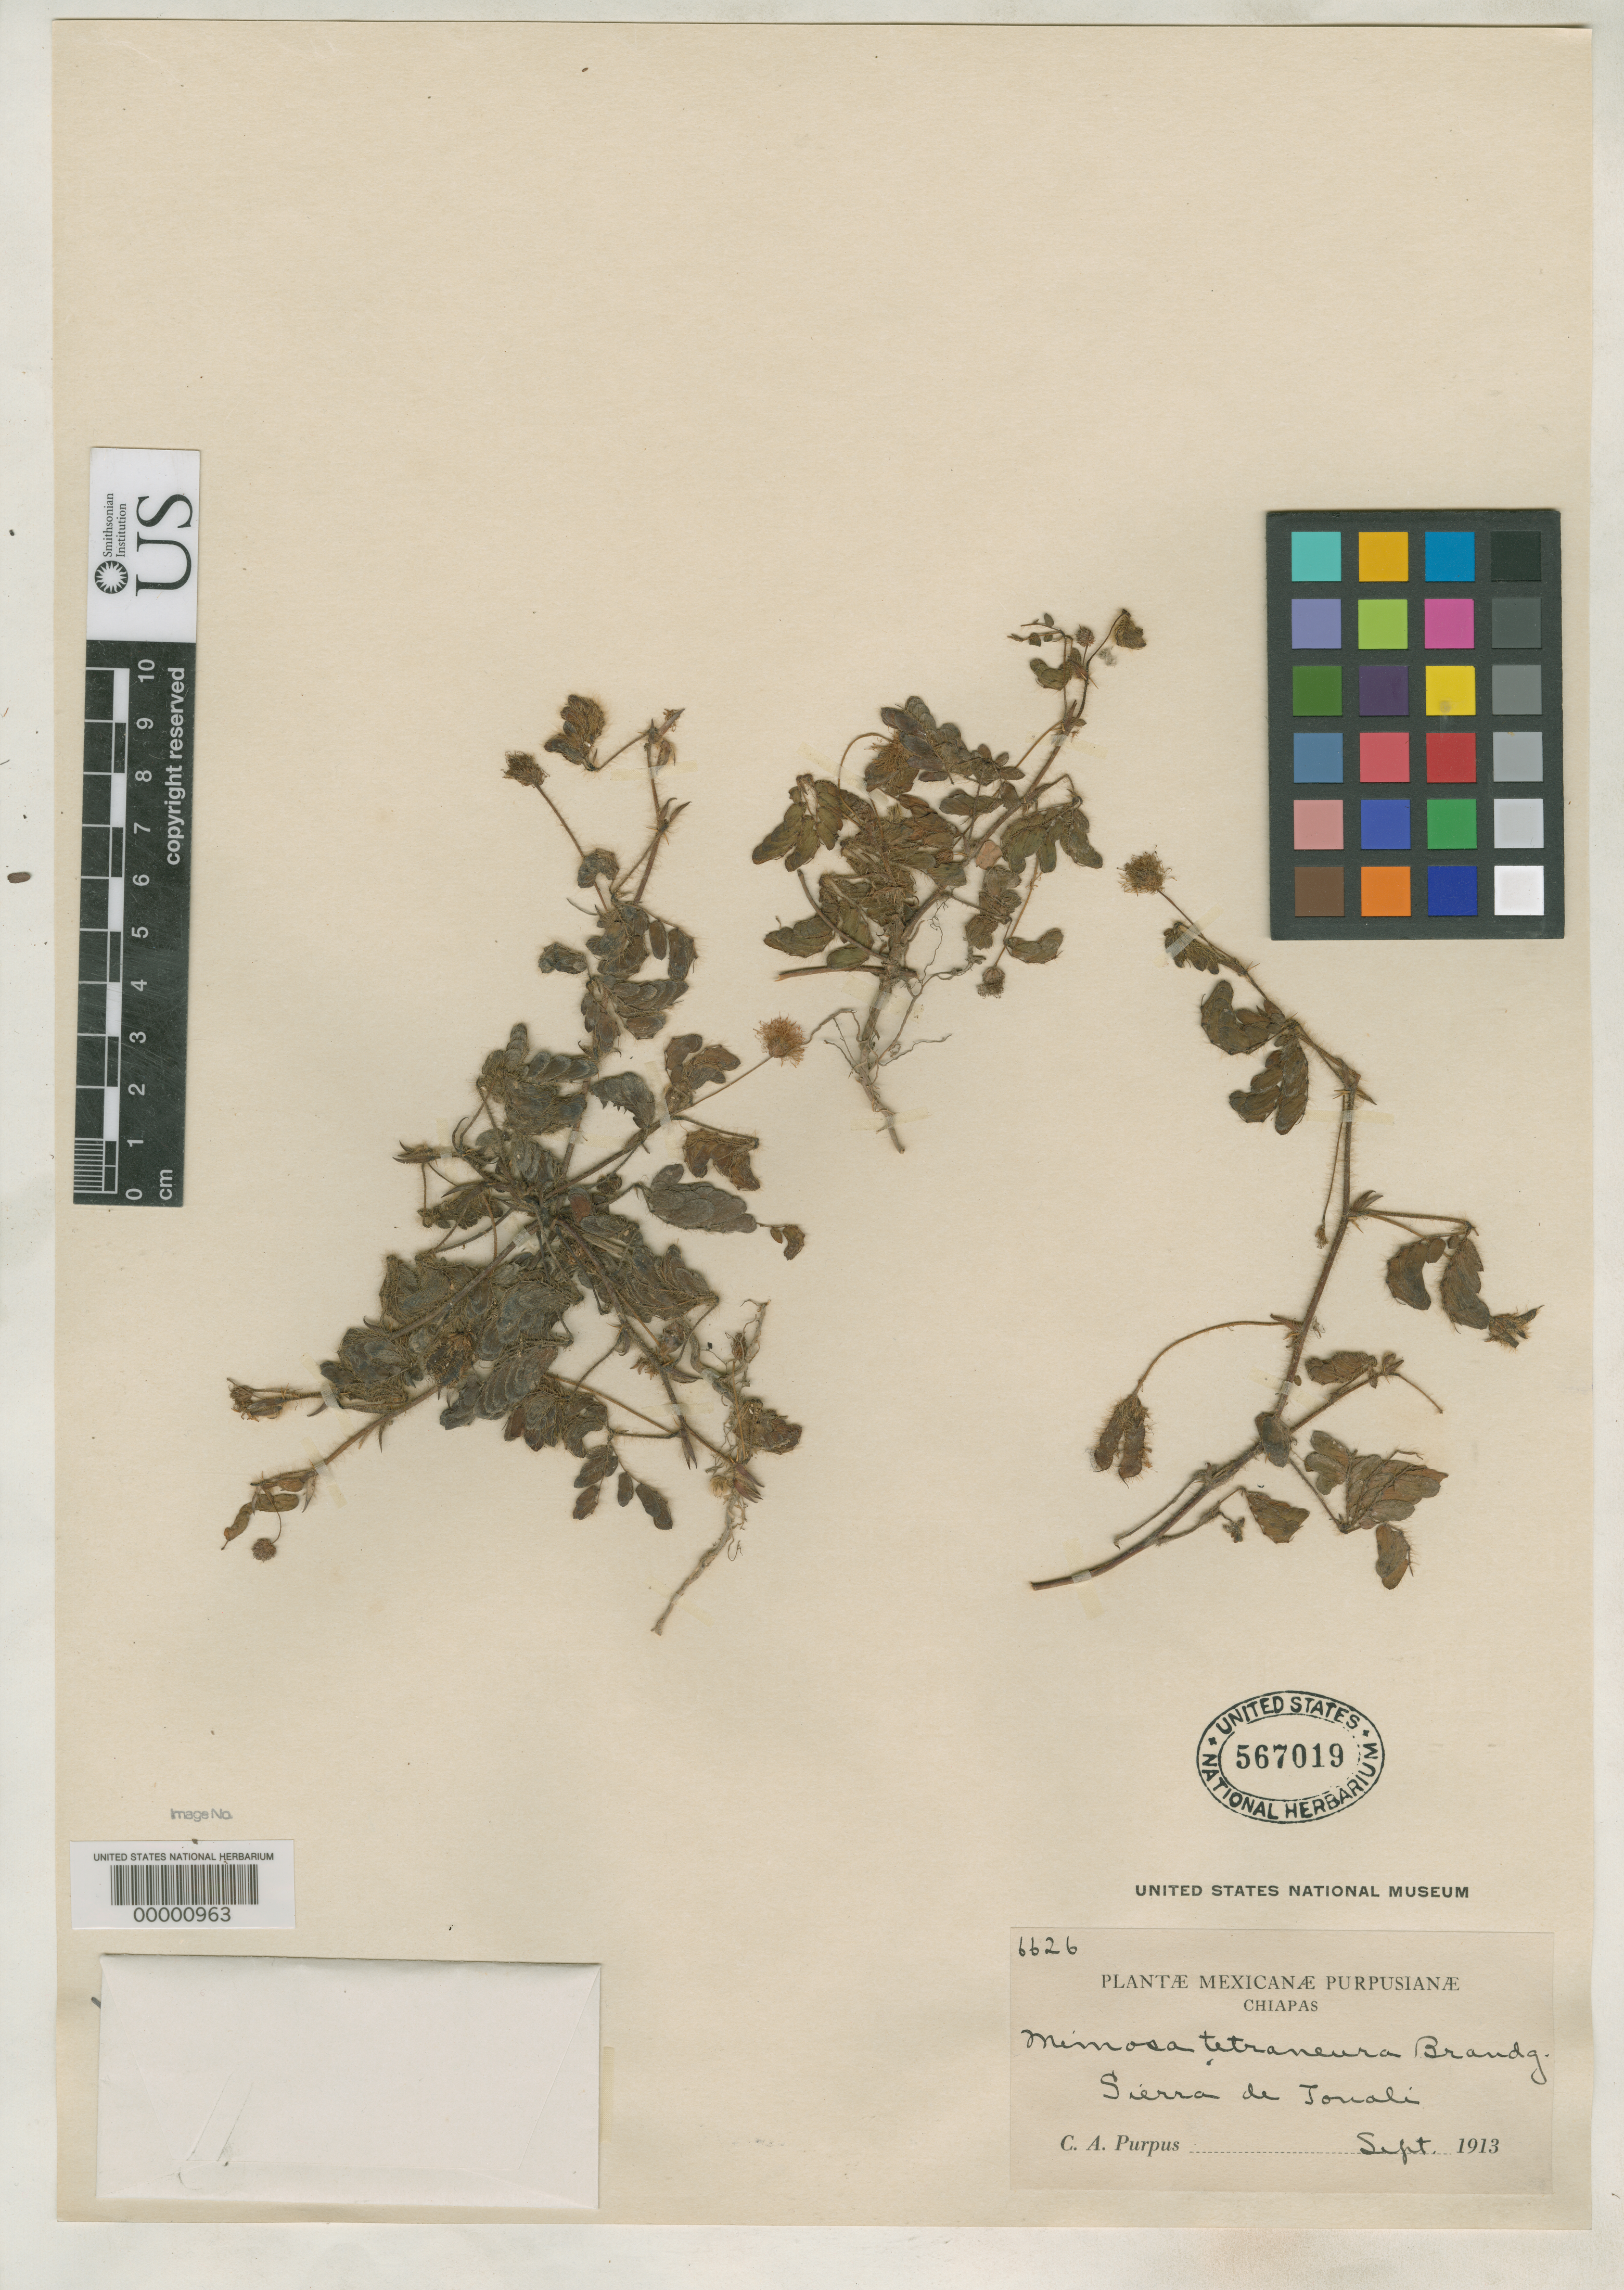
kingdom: Plantae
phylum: Tracheophyta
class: Magnoliopsida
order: Fabales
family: Fabaceae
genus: Mimosa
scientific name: Mimosa tetraneura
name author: Brandegee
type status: Isotype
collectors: C. A. Purpus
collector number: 6626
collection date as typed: Sep 1913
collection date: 1913-09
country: Mexico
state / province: Chiapas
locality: Sierra de Tonala.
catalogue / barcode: US 567019